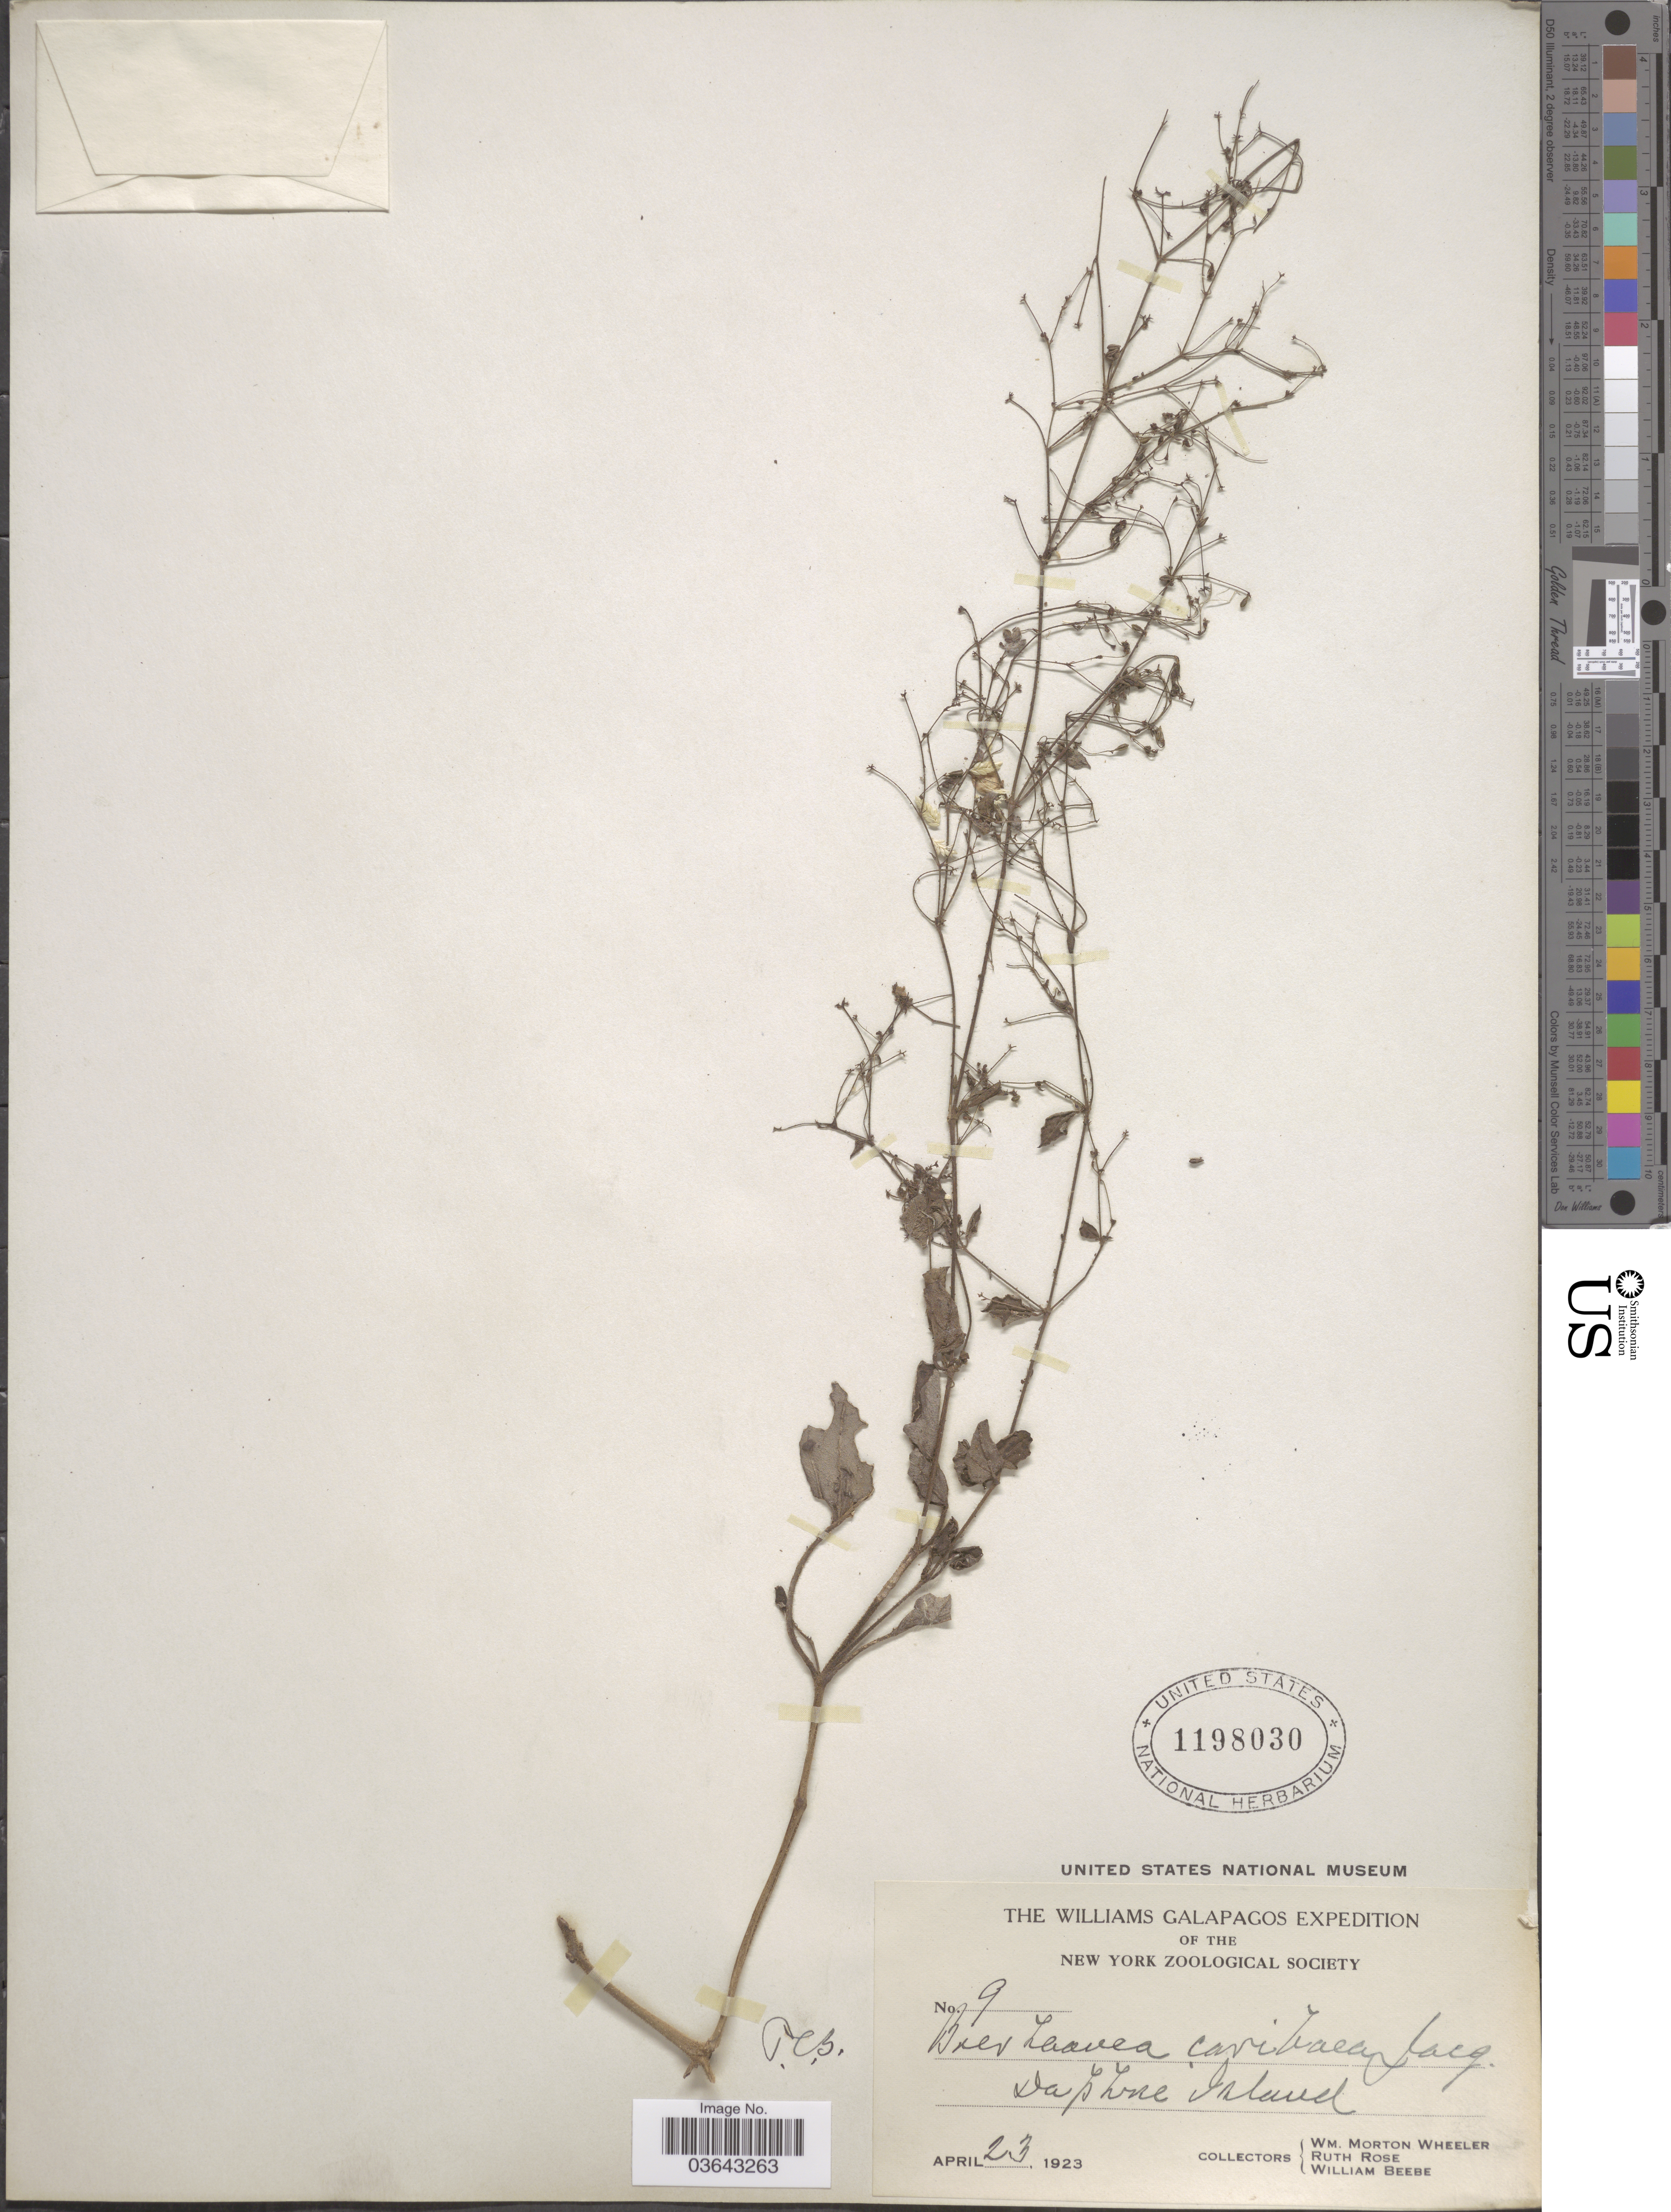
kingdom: Plantae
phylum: Tracheophyta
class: Magnoliopsida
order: Caryophyllales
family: Nyctaginaceae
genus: Boerhavia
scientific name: Boerhavia diffusa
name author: L.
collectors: W. Wheeler, R. Rose & W. Beebe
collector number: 9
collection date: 1923-04-23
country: Ecuador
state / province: Colón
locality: Galapagos. Daphne Island.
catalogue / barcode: US 1198030